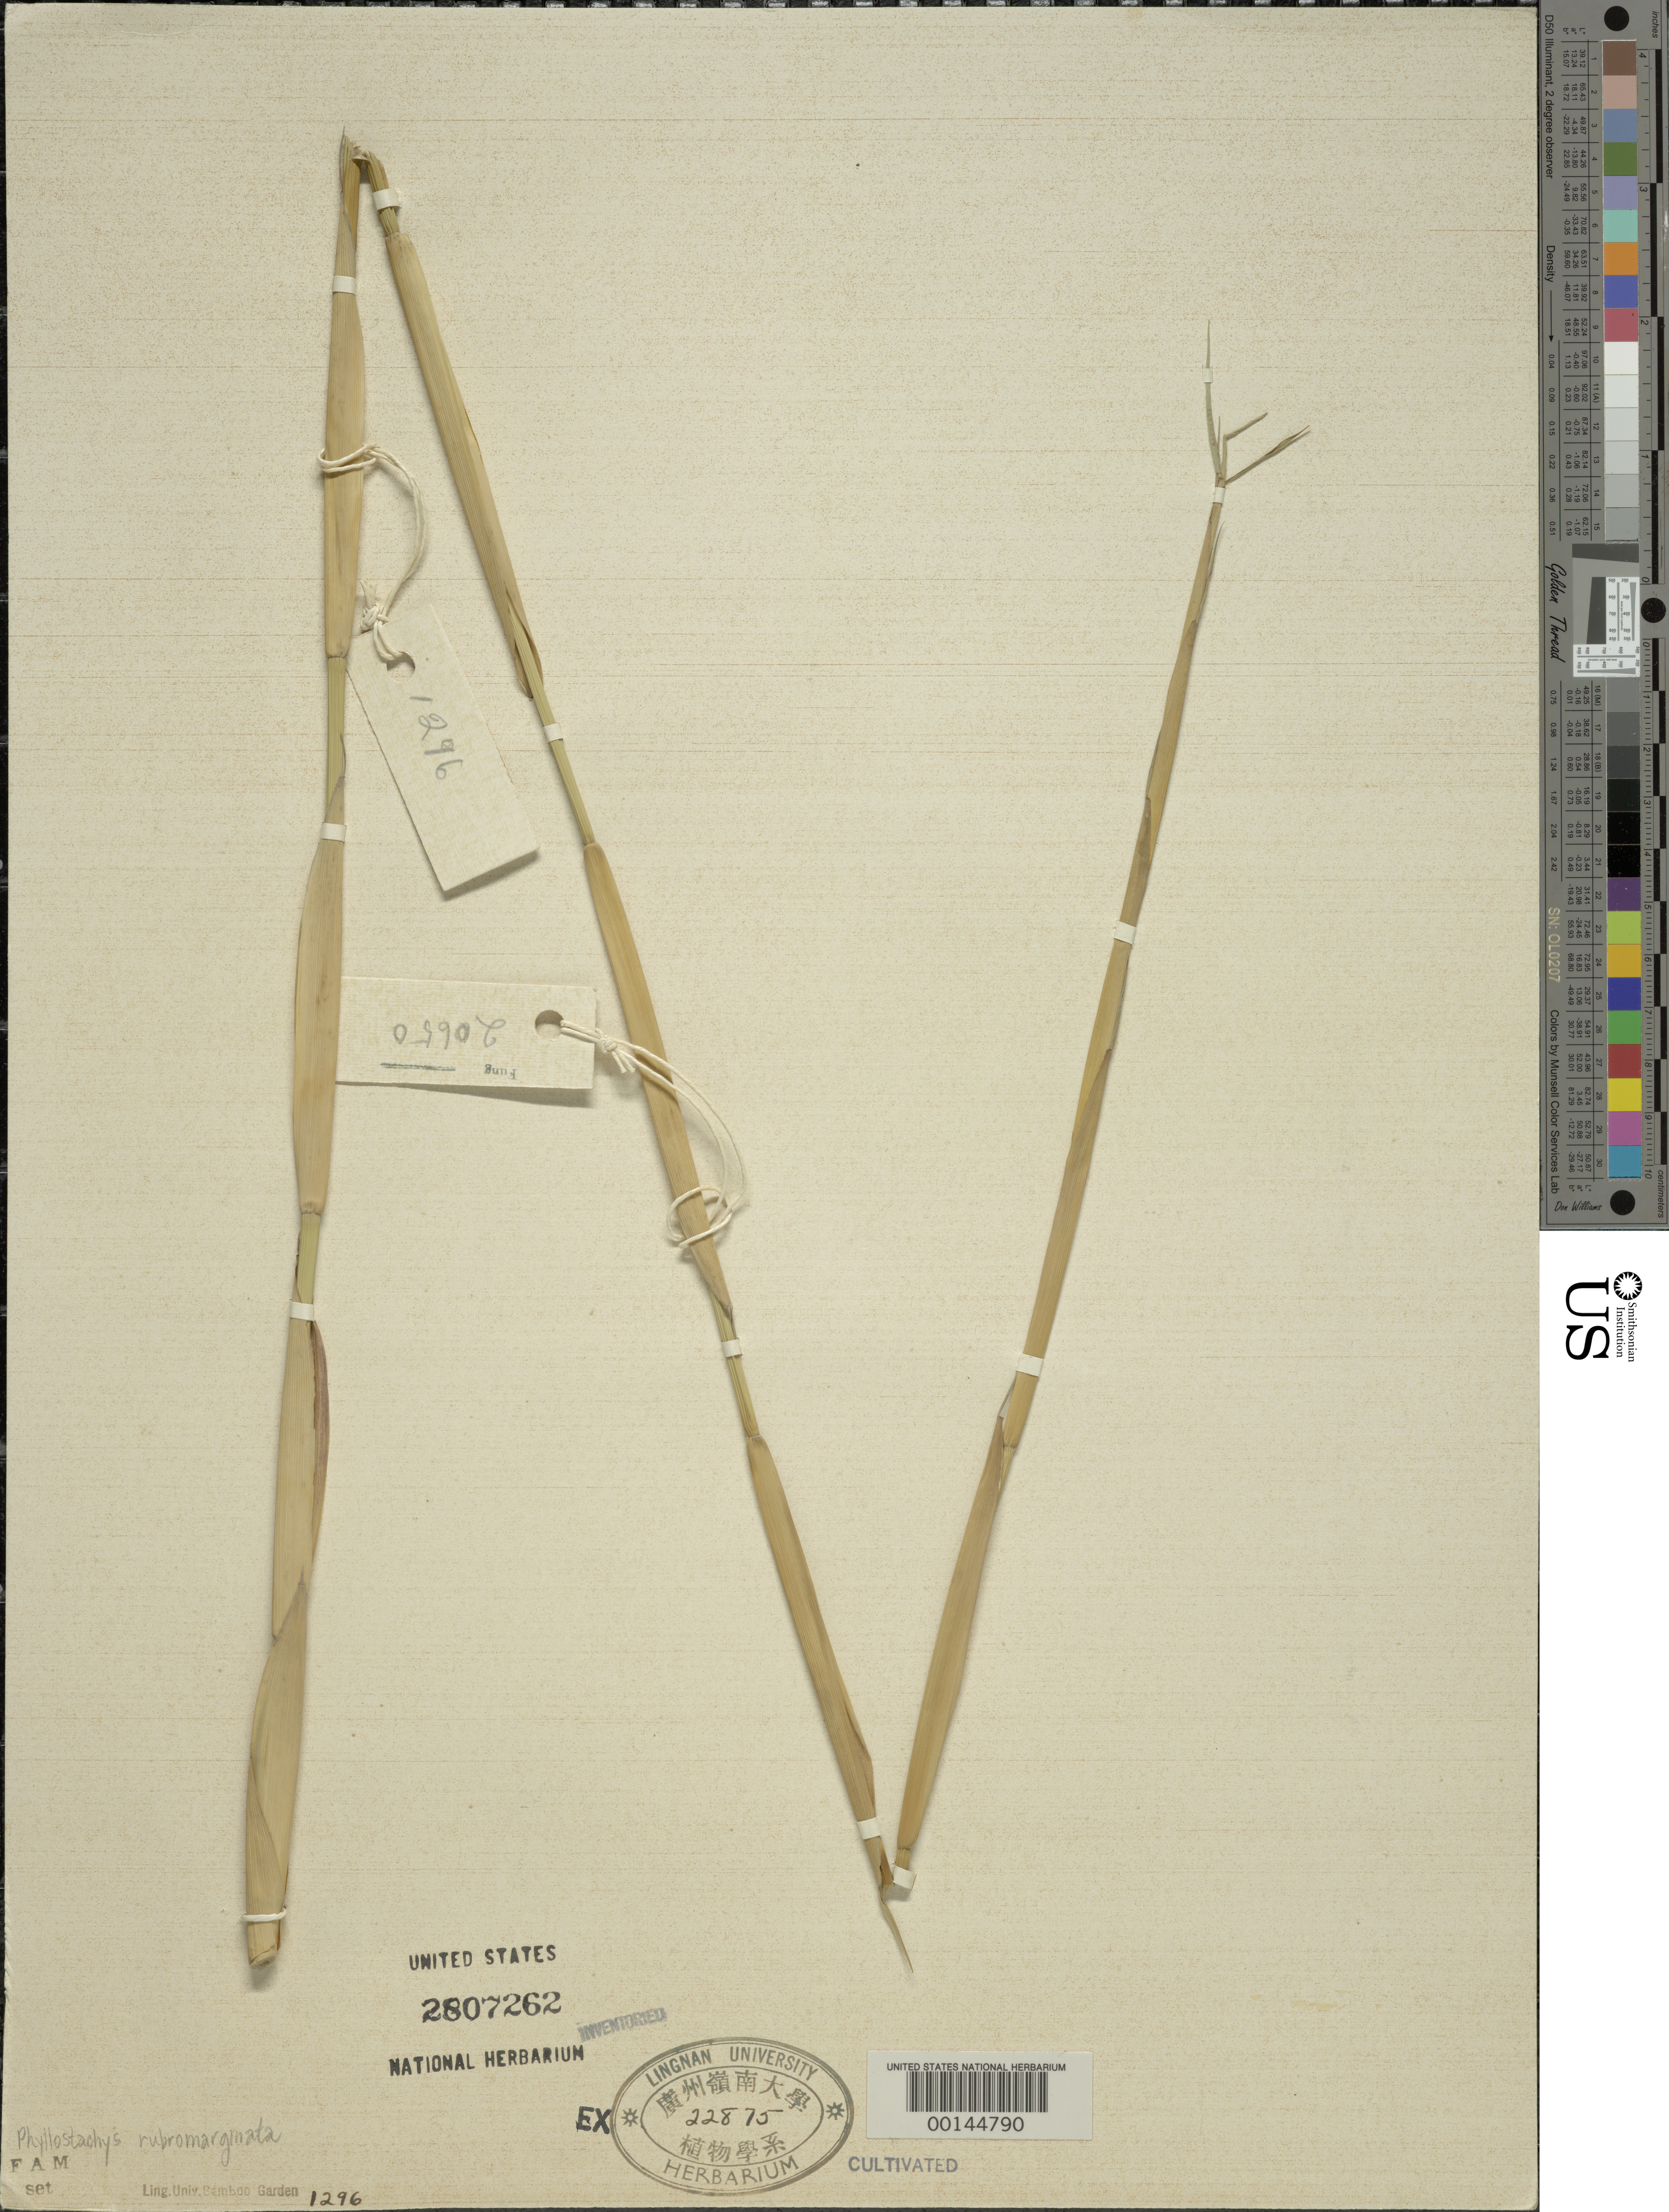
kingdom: Plantae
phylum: Tracheophyta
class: Liliopsida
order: Poales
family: Poaceae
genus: Phyllostachys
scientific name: Phyllostachys rubromarginata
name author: McClure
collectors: H. L. Fung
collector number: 20650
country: China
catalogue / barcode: US 2807262